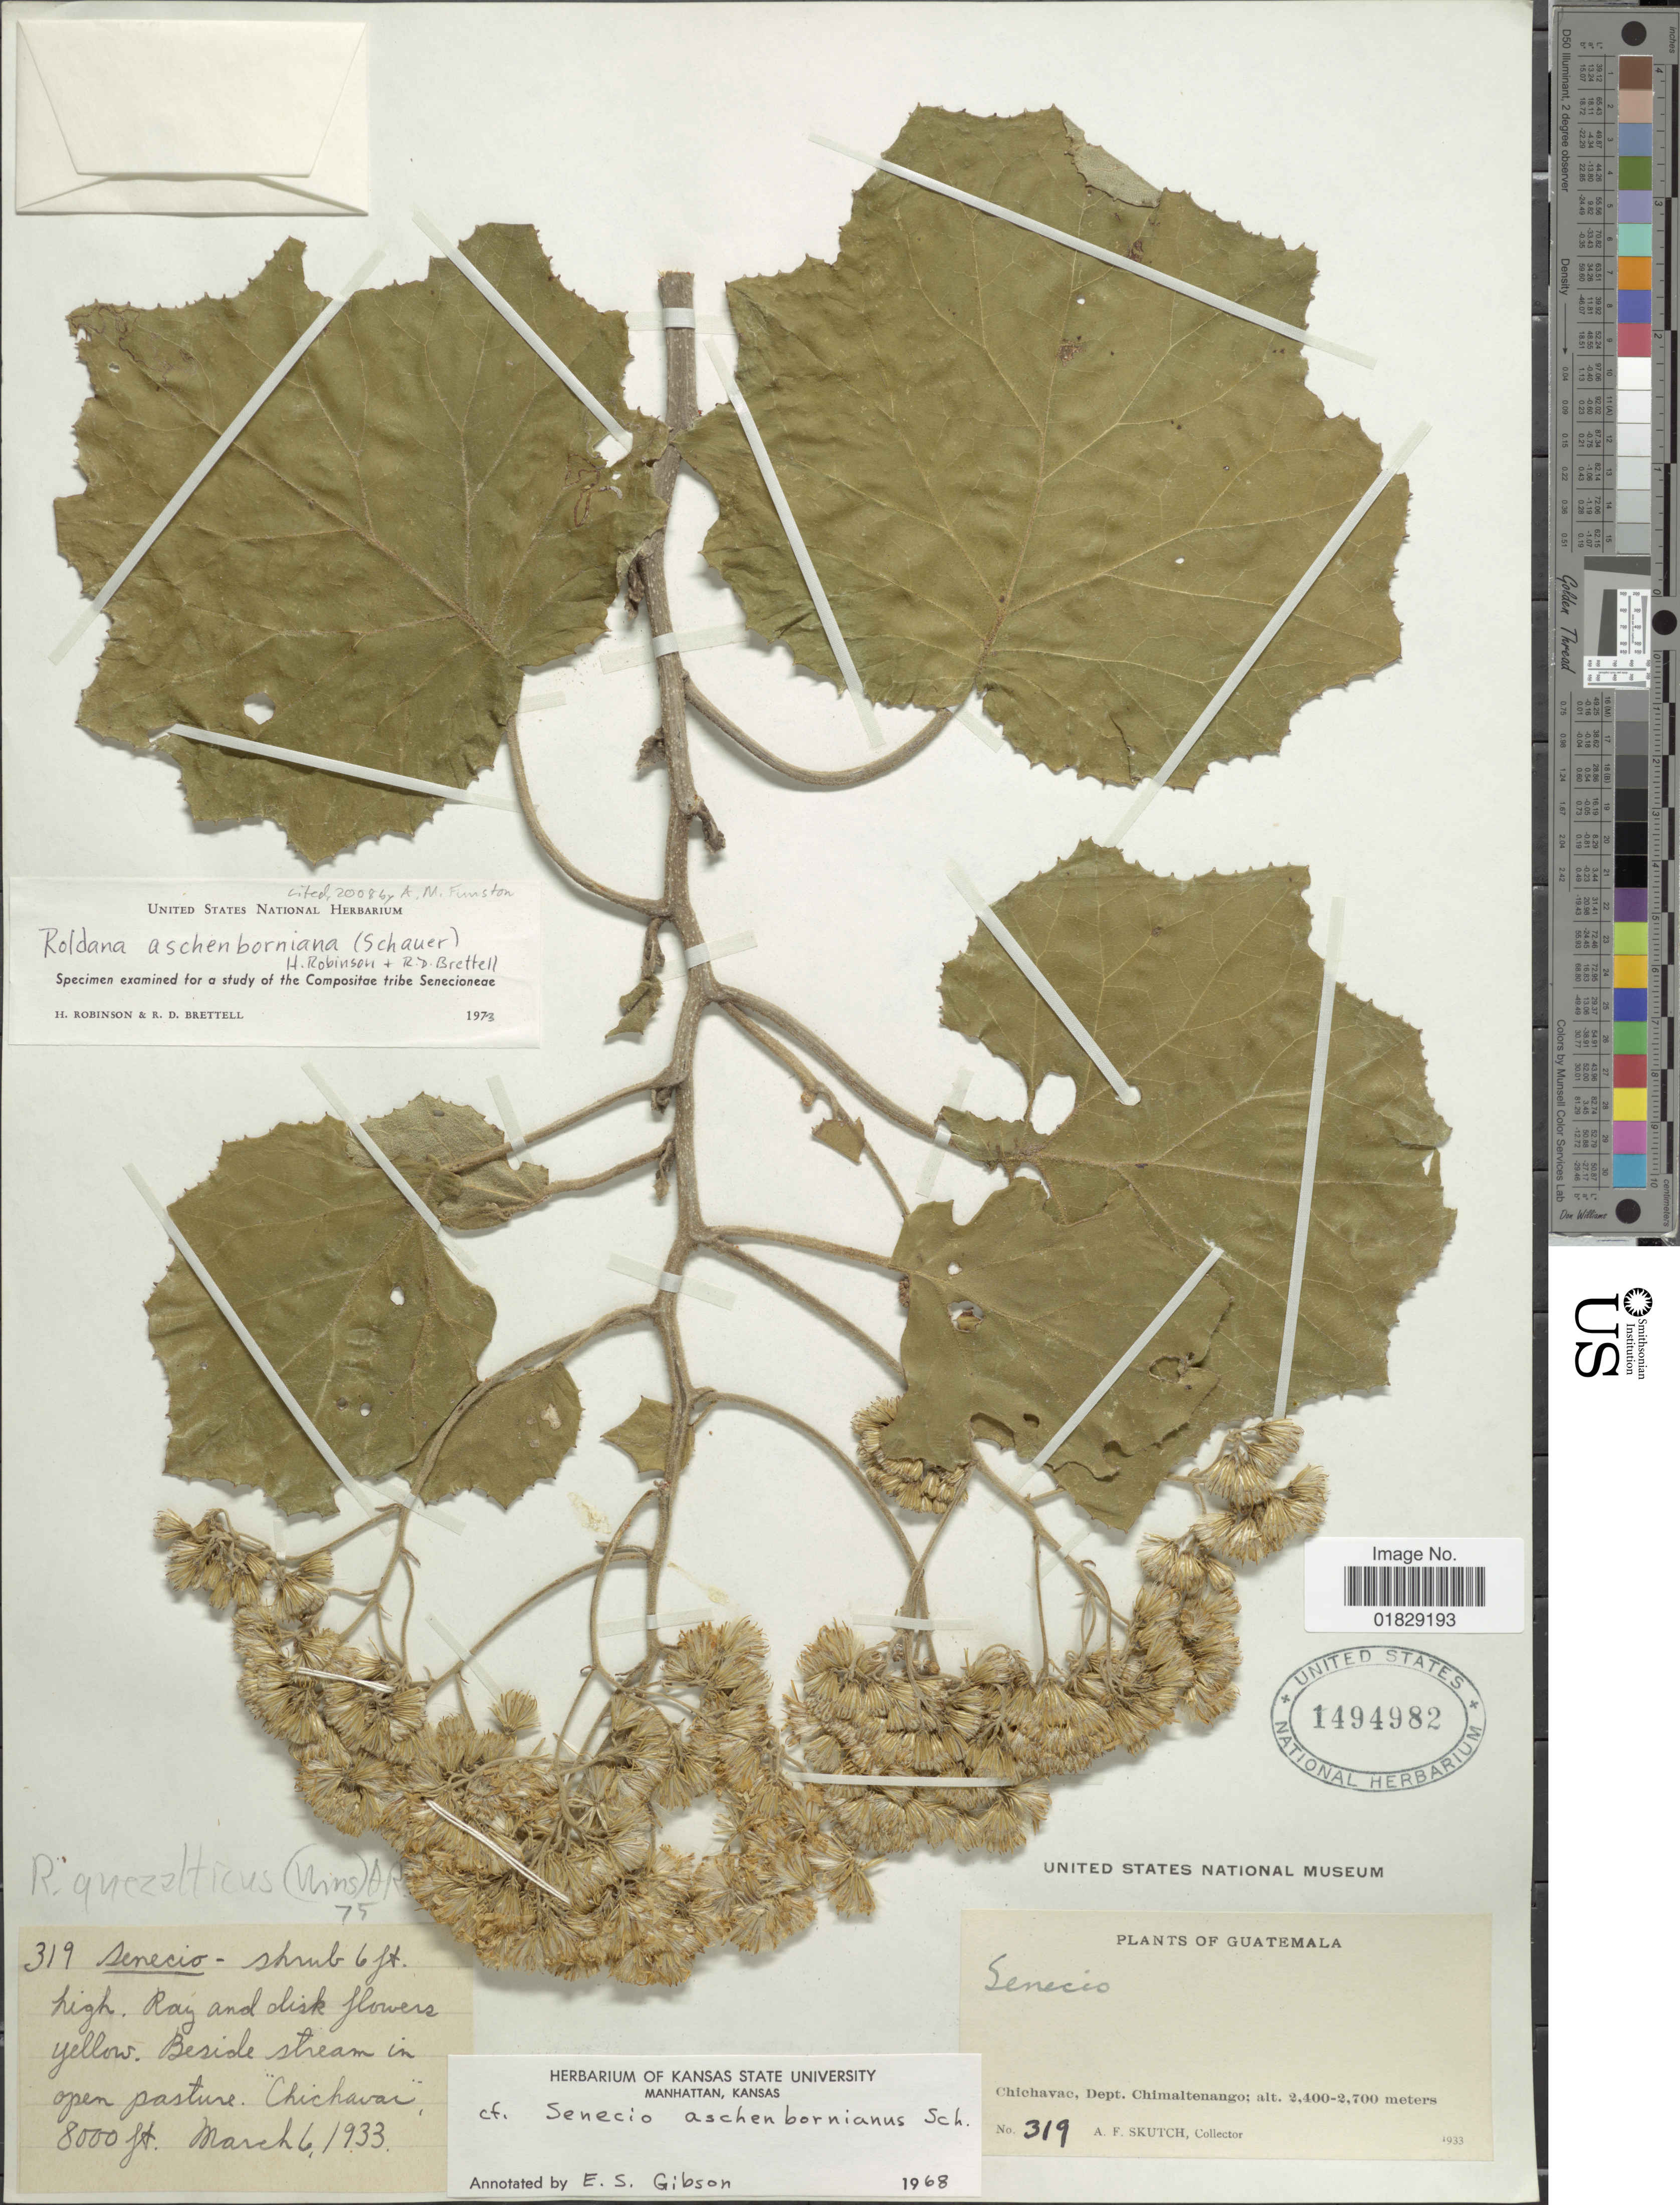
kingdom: Plantae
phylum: Tracheophyta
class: Magnoliopsida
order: Asterales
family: Asteraceae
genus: Roldana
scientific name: Roldana aschenborniana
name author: (S. Schauer) H. Rob. & Brettell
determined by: Brettell, R. D.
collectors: A. F. Skutch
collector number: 319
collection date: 1933-03-06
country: Guatemala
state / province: Chimaltenango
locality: Chichavac, Dept. Chimaltenango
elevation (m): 2400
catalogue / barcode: US 1494982